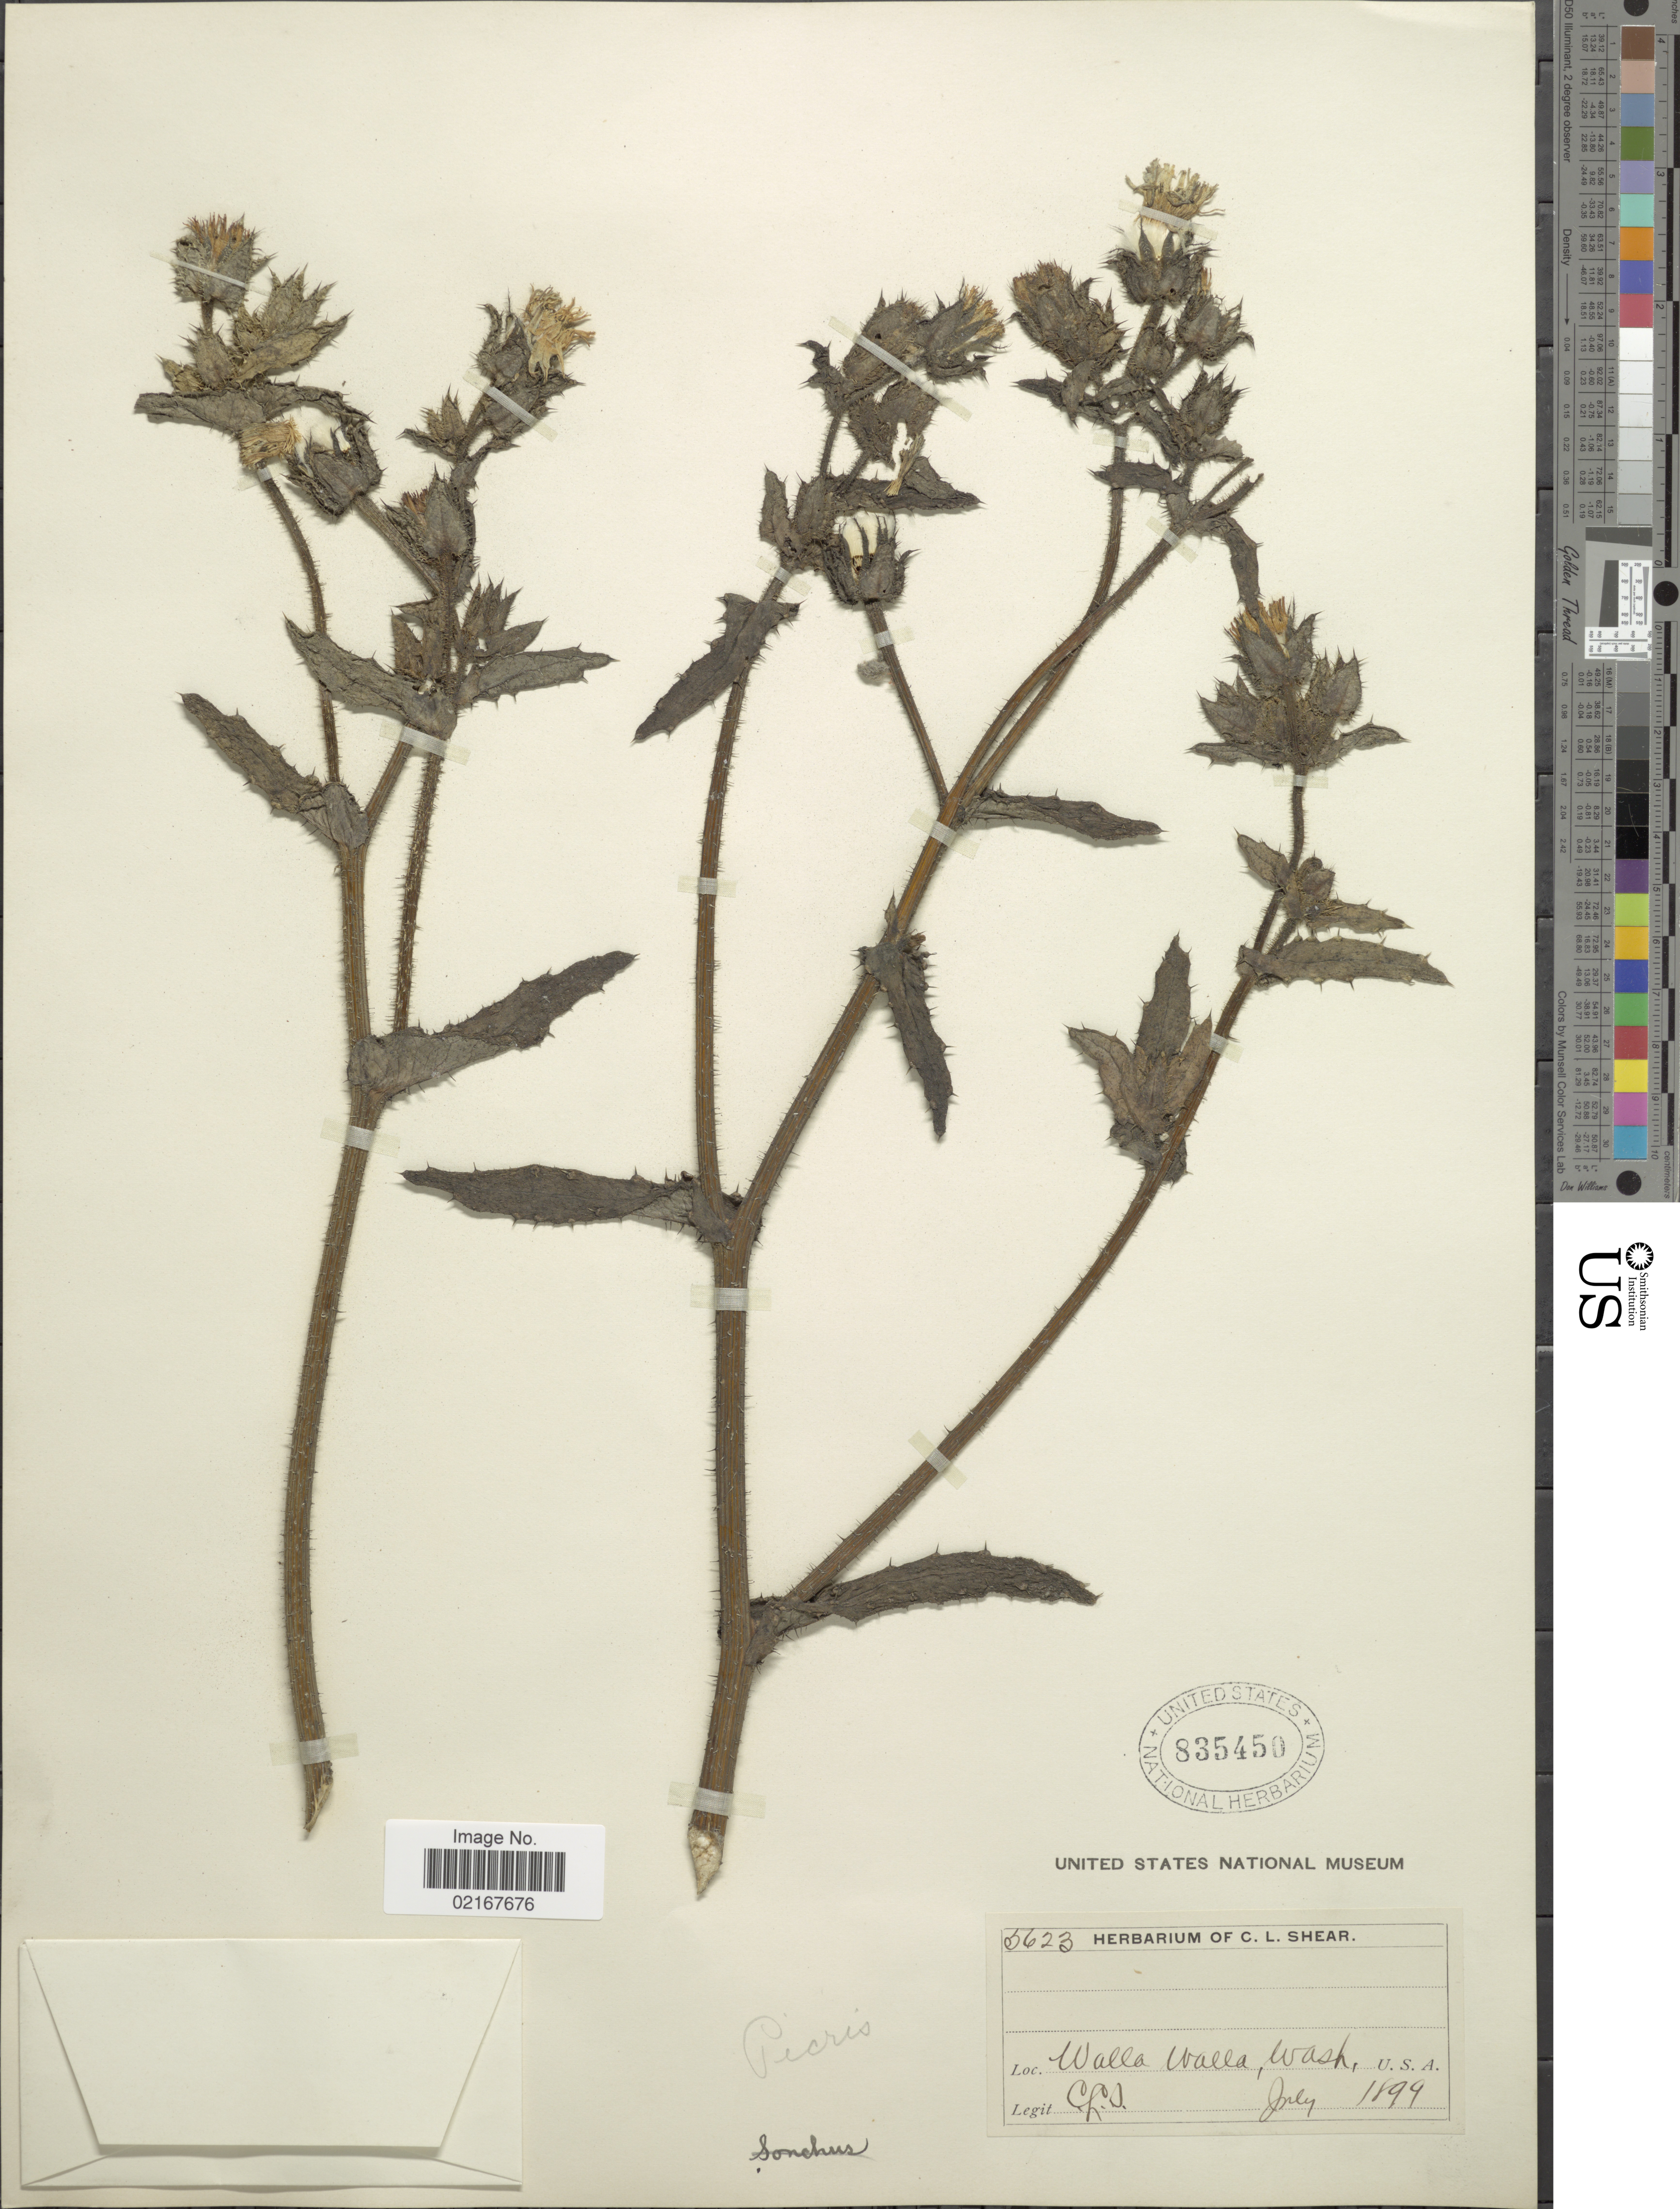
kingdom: Plantae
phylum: Tracheophyta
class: Magnoliopsida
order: Asterales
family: Asteraceae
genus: Helminthotheca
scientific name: Helminthotheca echioides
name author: (L.) Holub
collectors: C. L. Shear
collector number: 5623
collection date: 1899-07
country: United States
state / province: Washington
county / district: Walla Walla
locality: Walla Walla, Wash., U.S.A.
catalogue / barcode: US 835450